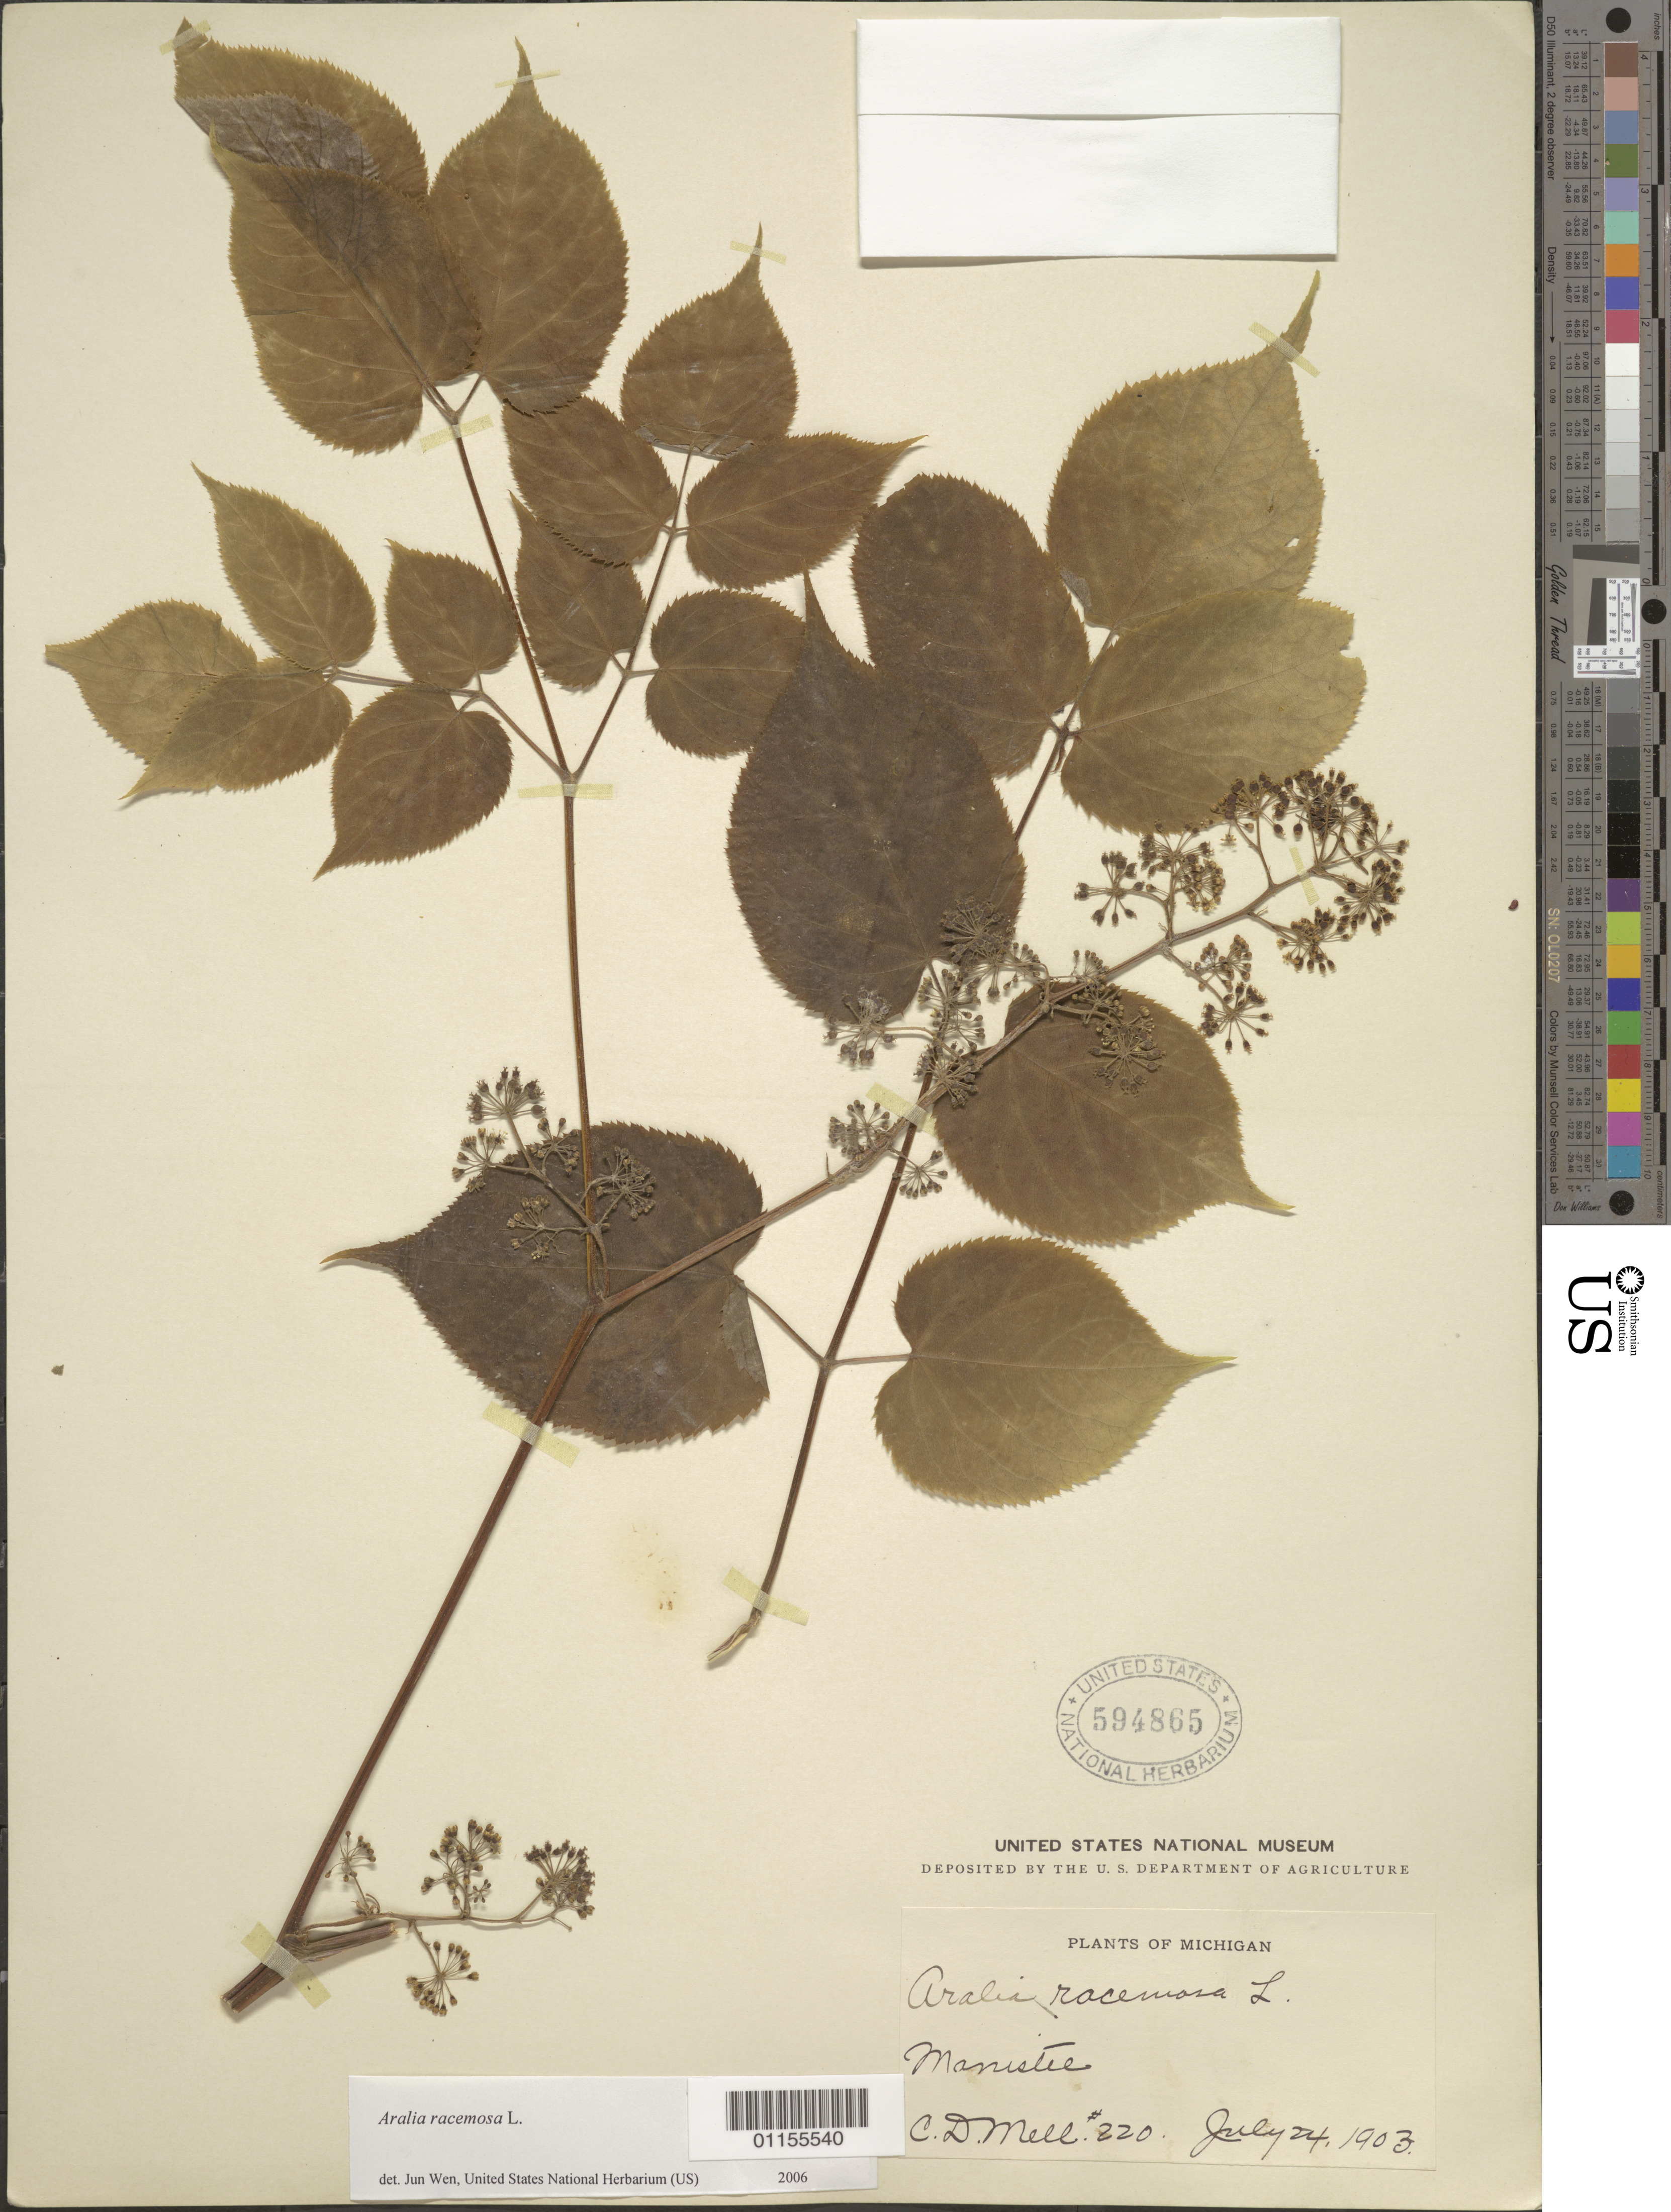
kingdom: Plantae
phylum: Tracheophyta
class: Magnoliopsida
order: Apiales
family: Araliaceae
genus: Aralia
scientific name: Aralia racemosa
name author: L.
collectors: C. D. Mell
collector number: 220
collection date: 1903-07-24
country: United States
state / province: Michigan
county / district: Manistee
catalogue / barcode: US 594865